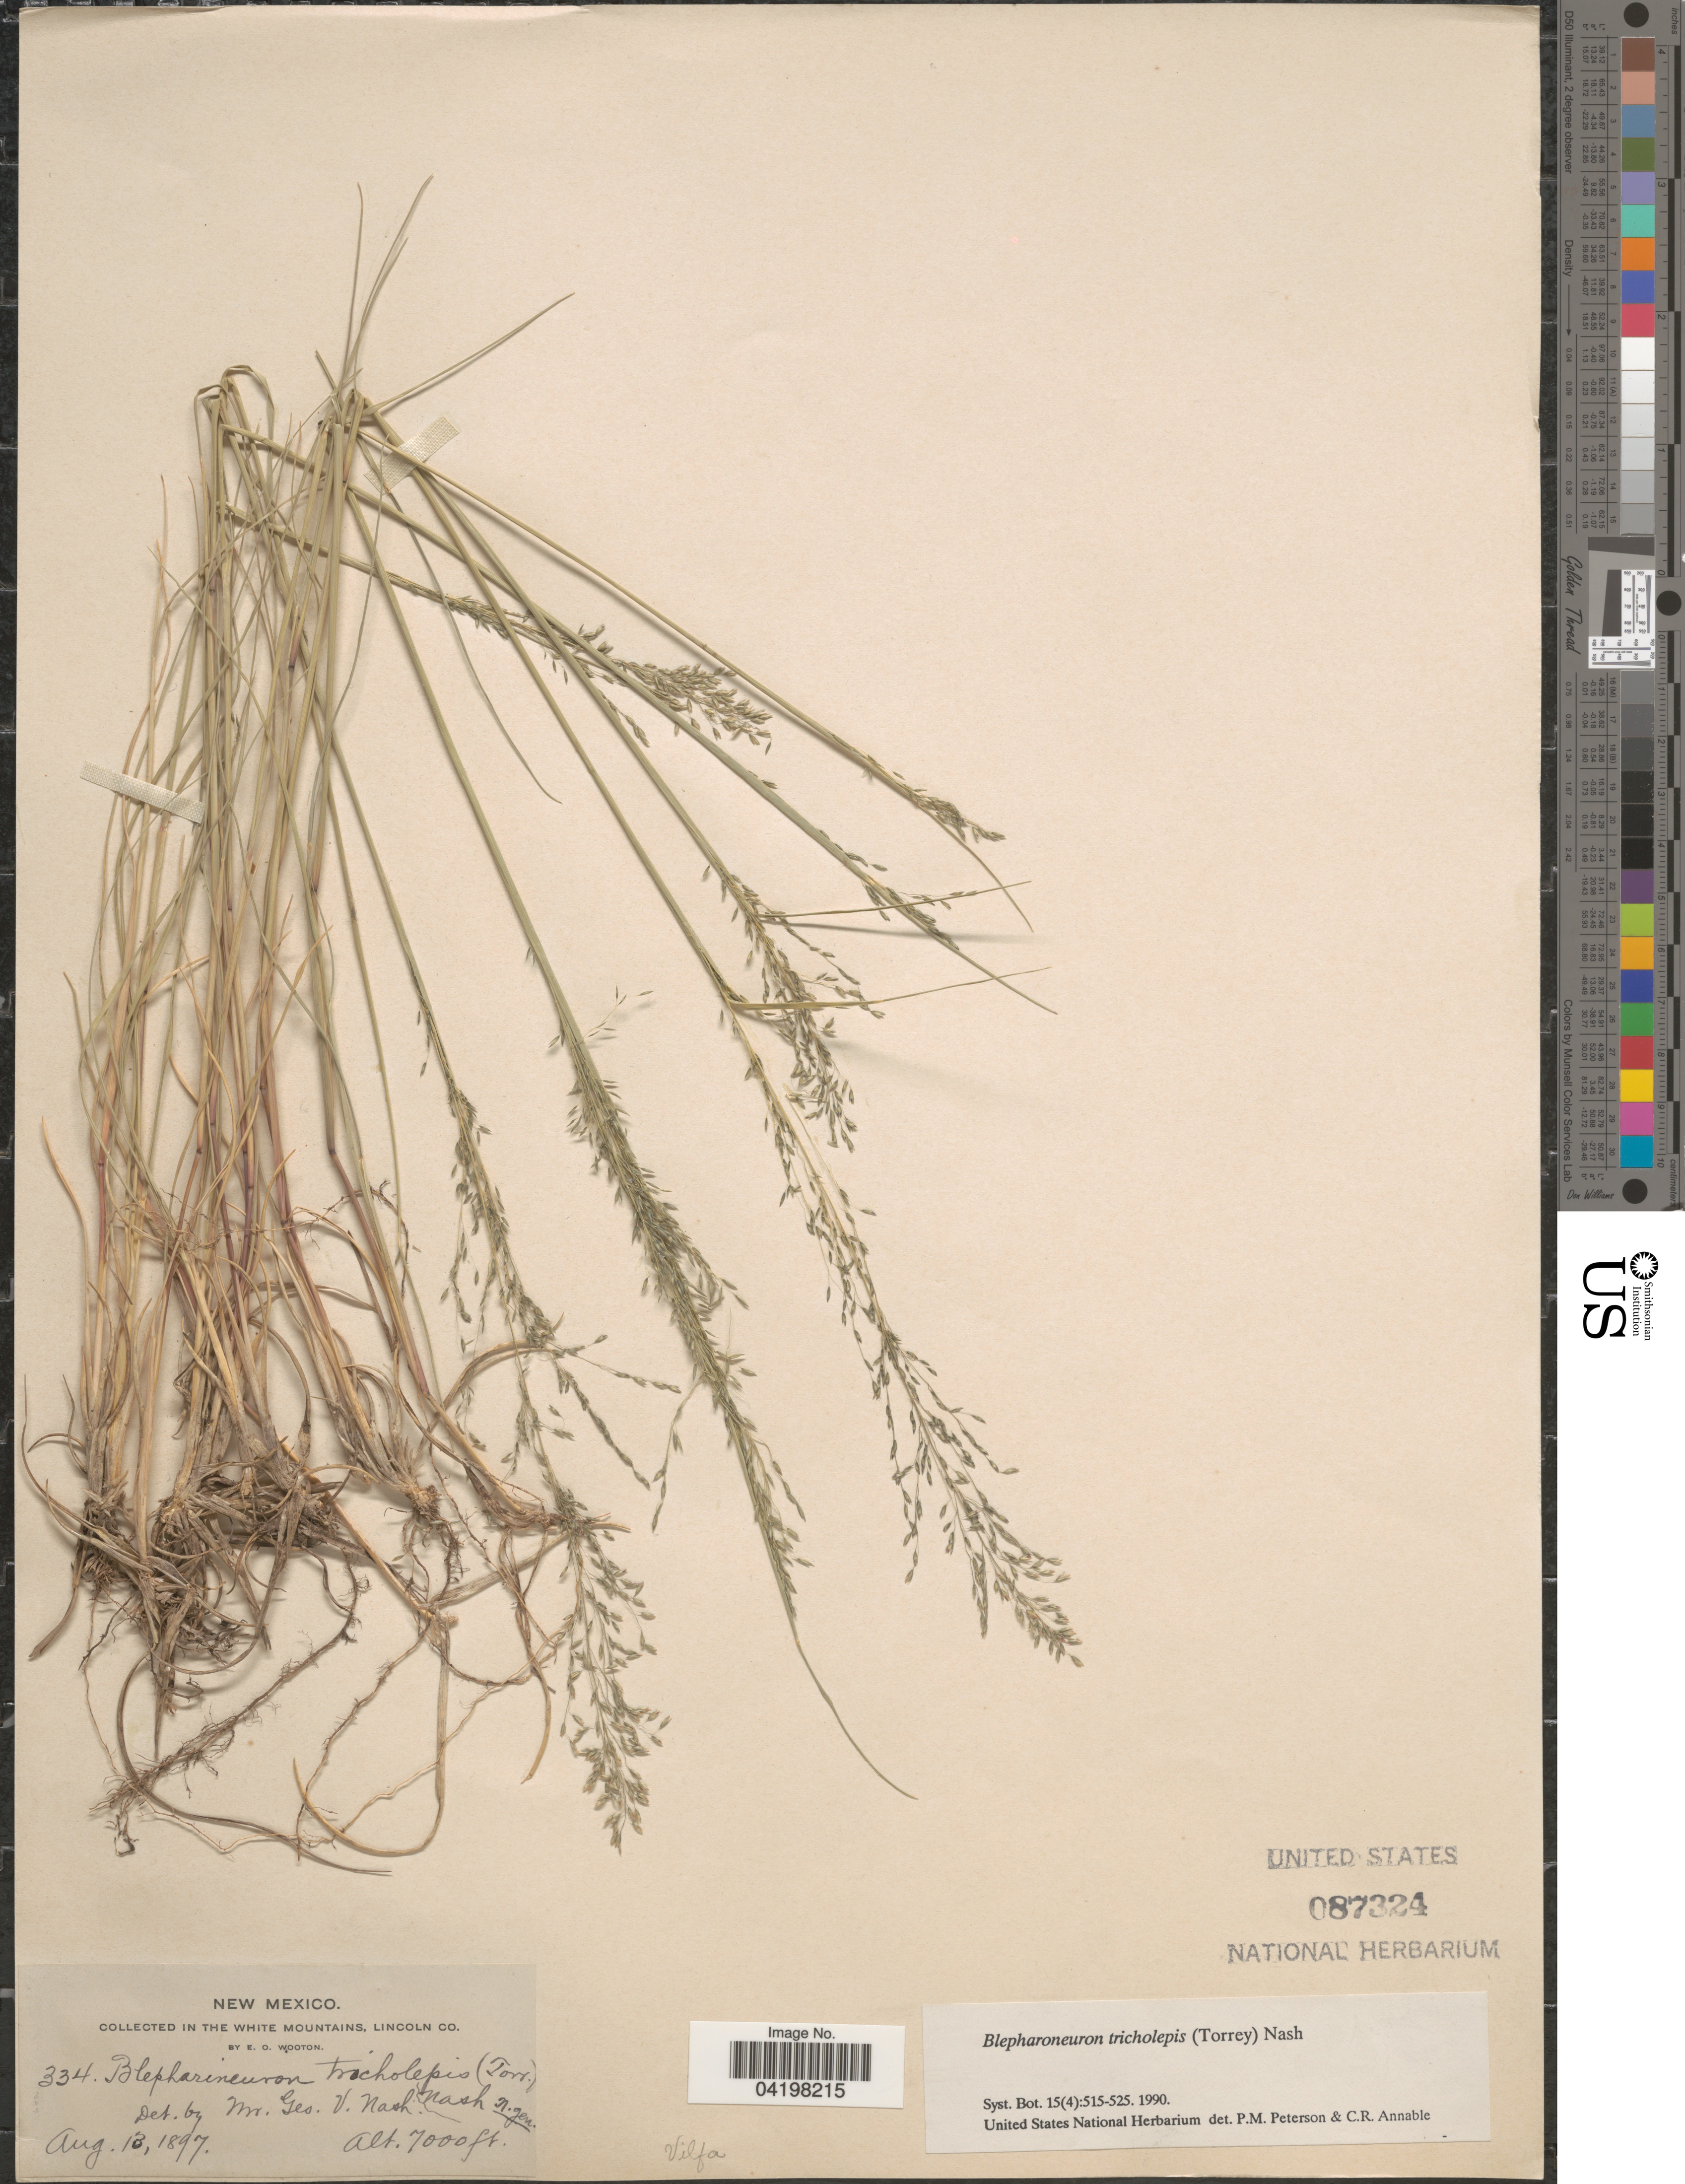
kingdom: Plantae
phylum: Tracheophyta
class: Liliopsida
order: Poales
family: Poaceae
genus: Muhlenbergia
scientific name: Muhlenbergia tricholepis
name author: (Torr.) Columbus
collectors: E. O. Wooton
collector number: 334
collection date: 1897-08-13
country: United States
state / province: New Mexico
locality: In the White Mountains, Lincoln Co.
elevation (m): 2134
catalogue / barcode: US 87324